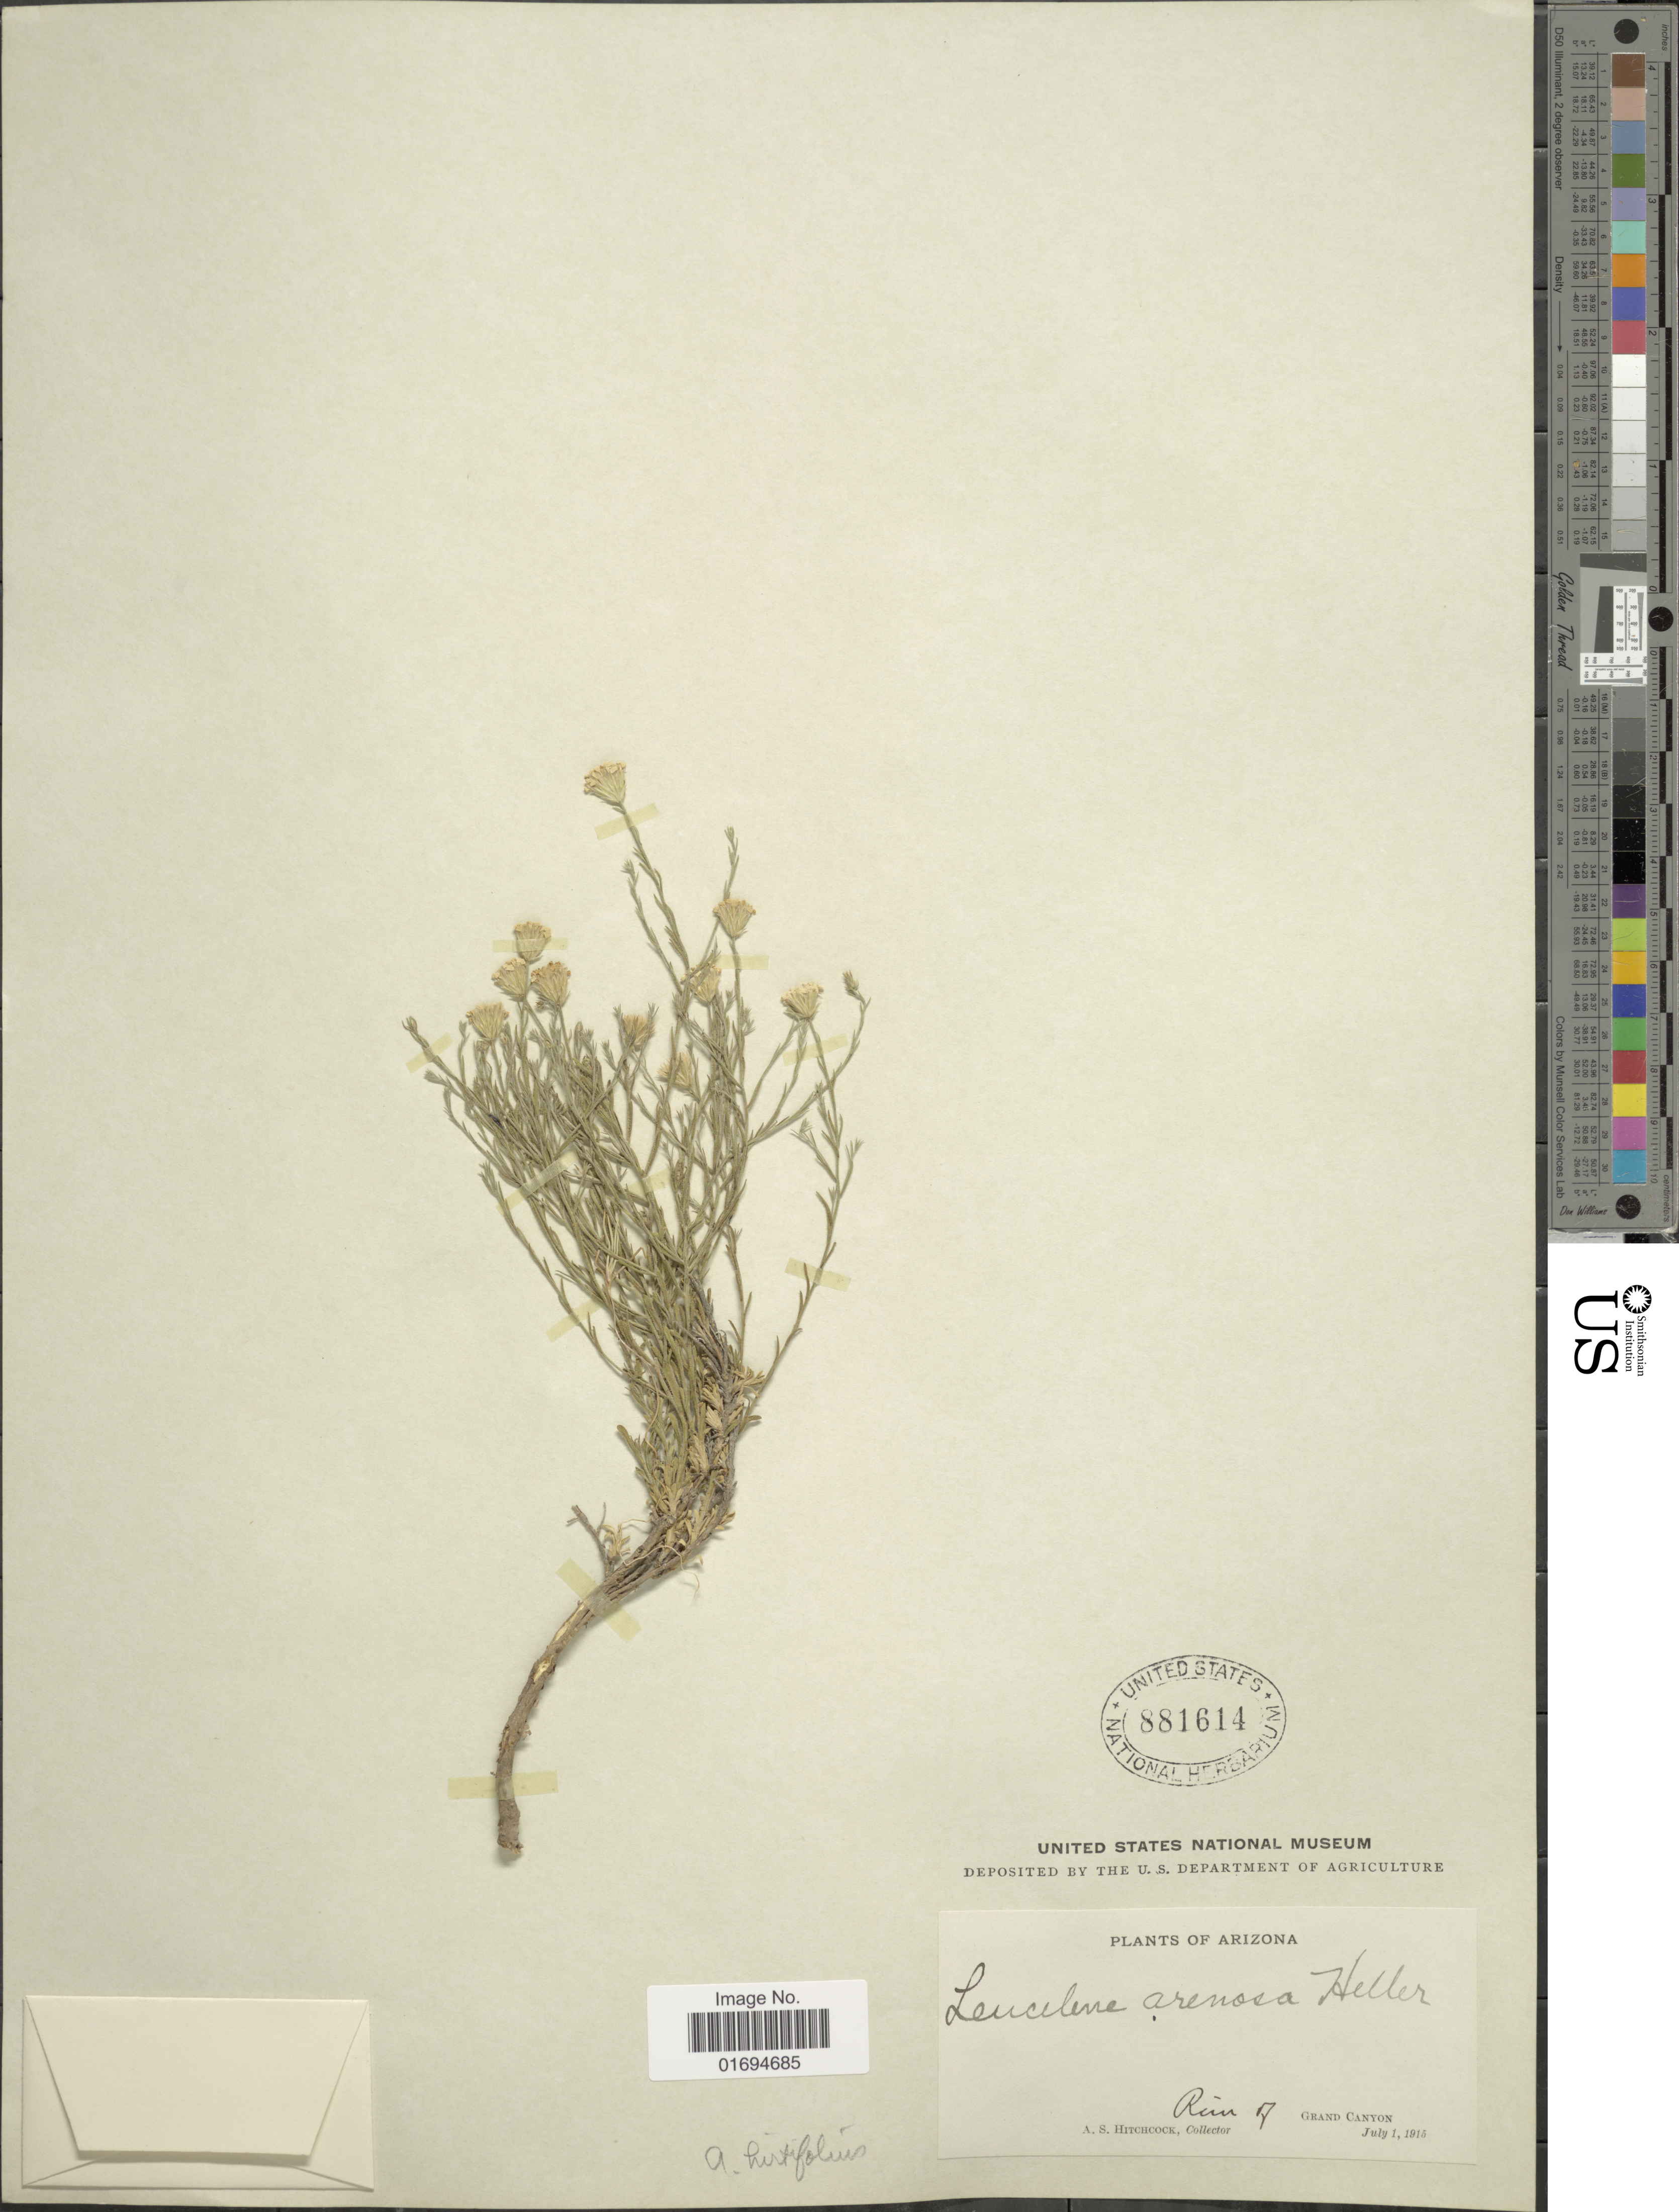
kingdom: Plantae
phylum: Tracheophyta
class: Magnoliopsida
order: Asterales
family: Asteraceae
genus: Chaetopappa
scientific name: Chaetopappa ericoides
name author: (Torr.) G.L. Nesom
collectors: A. S. Hitchcock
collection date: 1915-07-01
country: United States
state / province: Arizona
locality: Grand Canyon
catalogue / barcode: US 881614